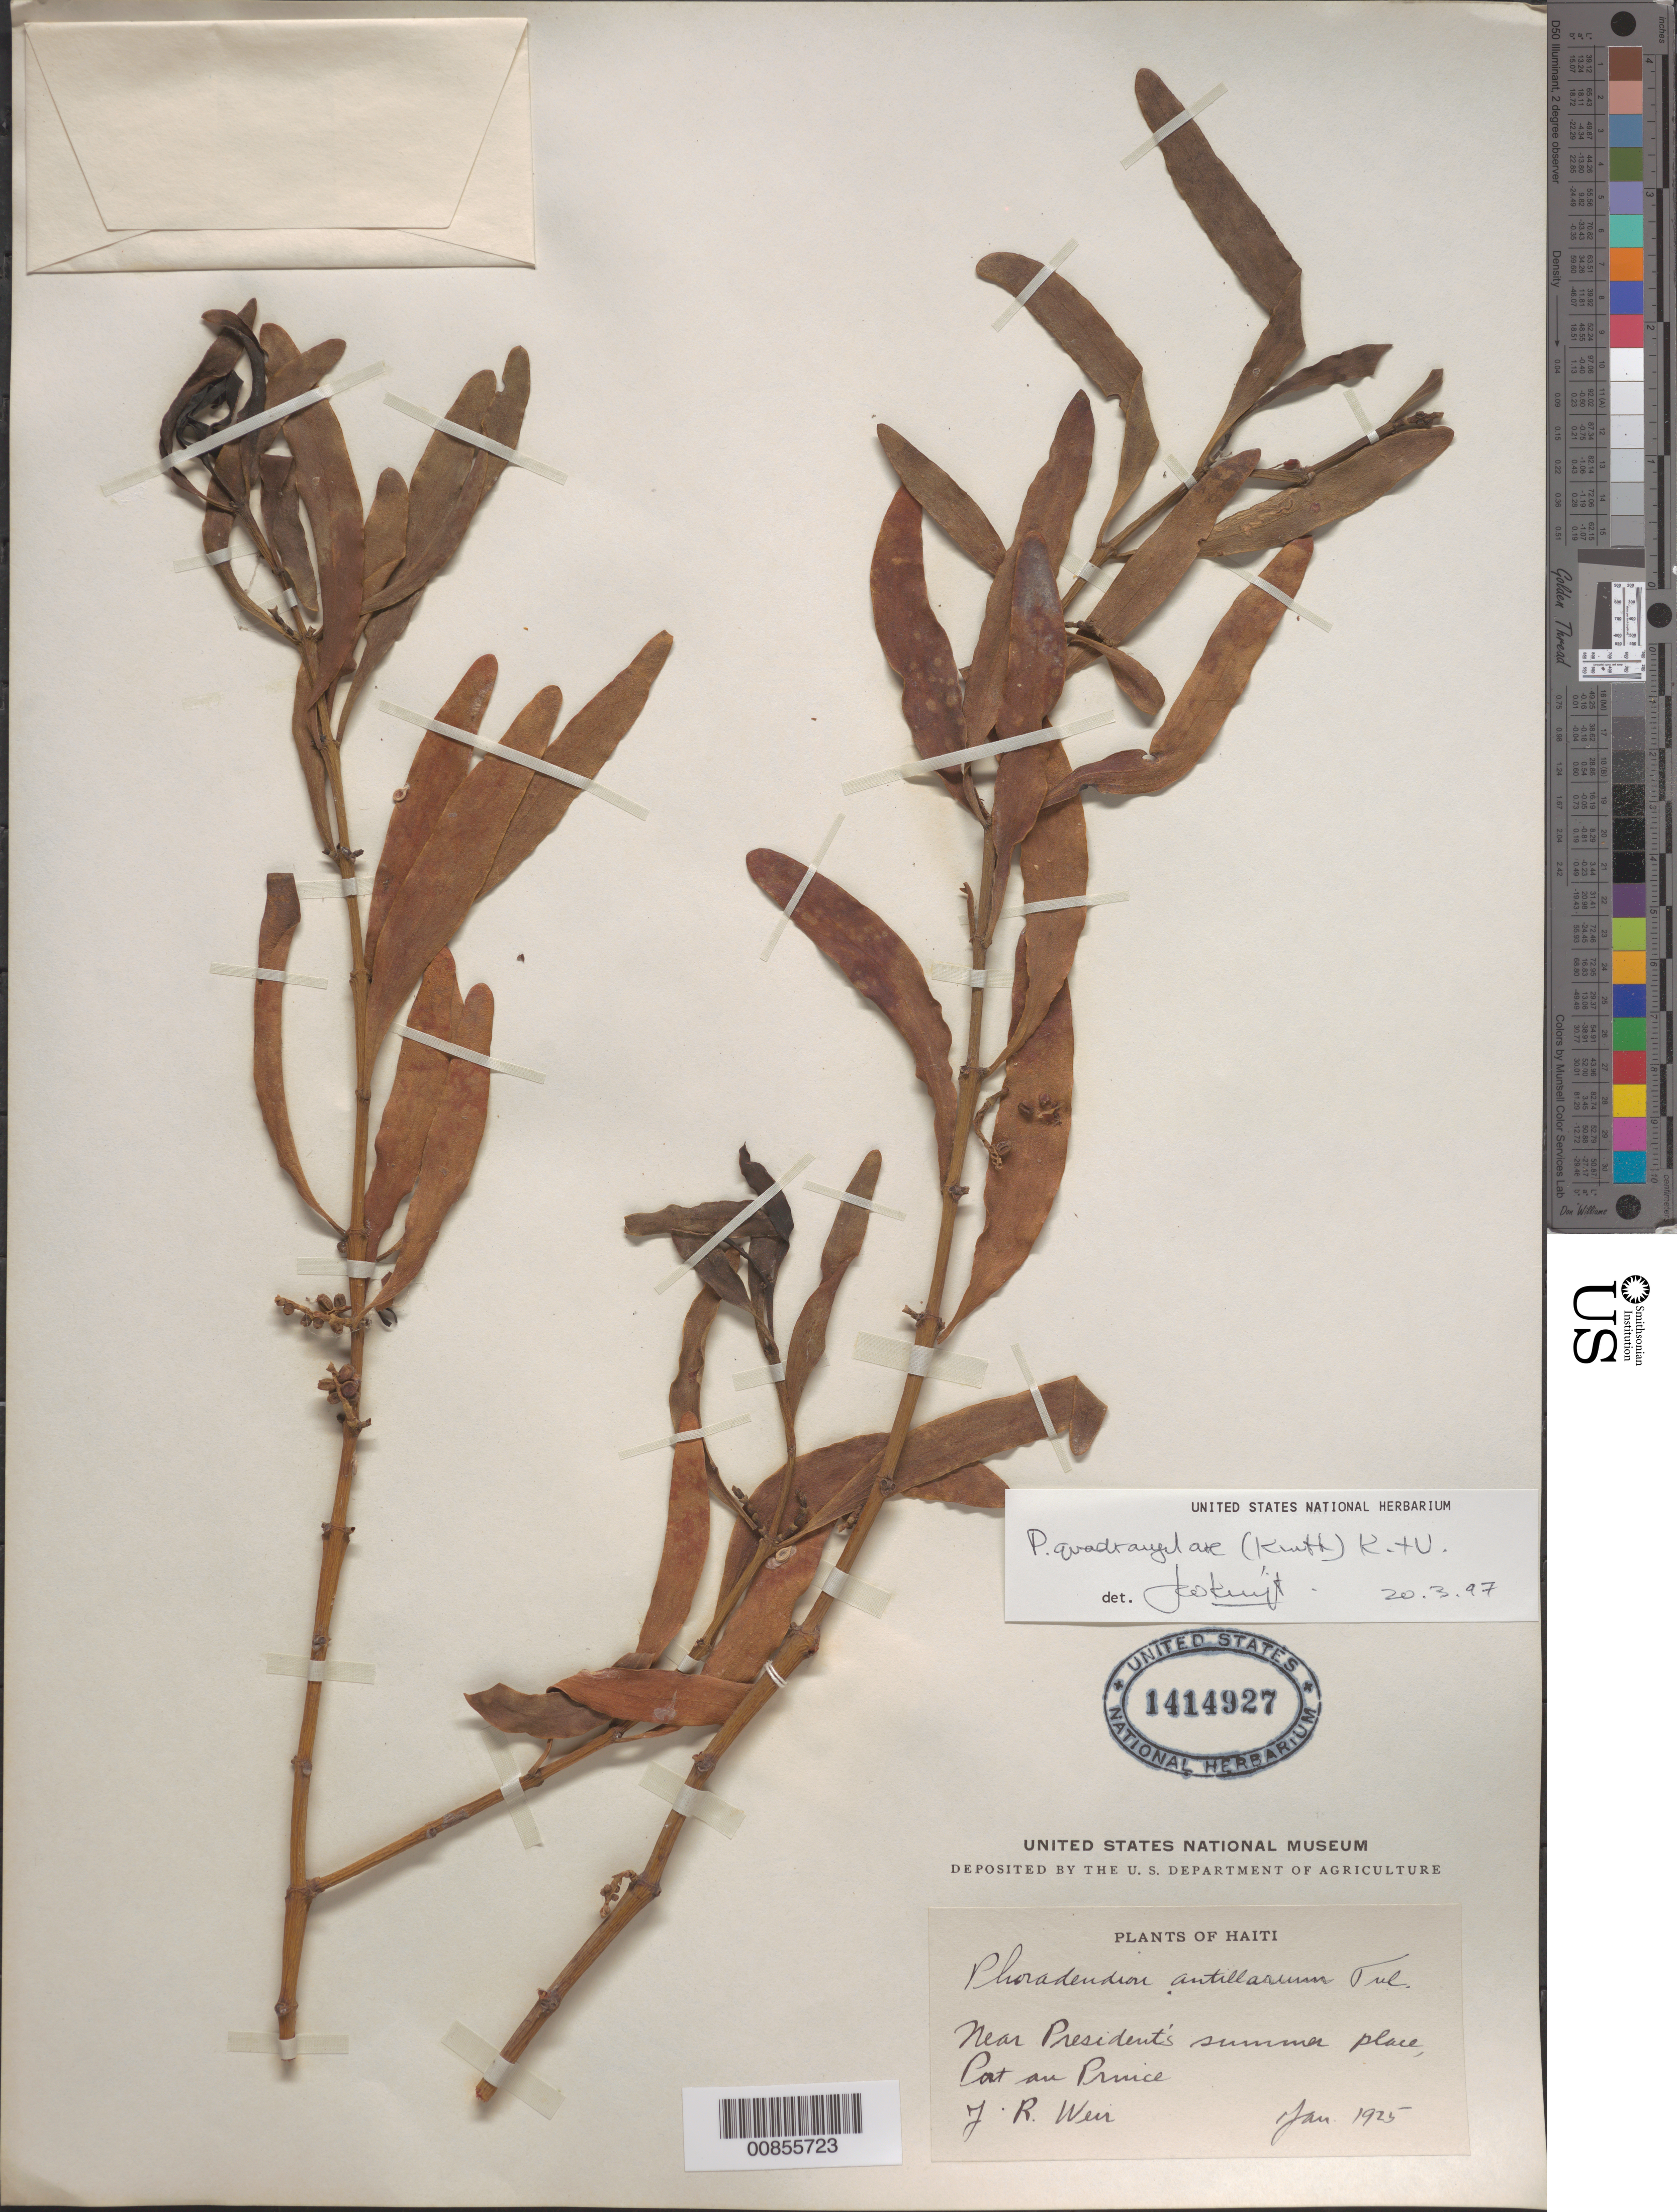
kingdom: Plantae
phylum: Tracheophyta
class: Magnoliopsida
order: Santalales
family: Viscaceae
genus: Phoradendron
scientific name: Phoradendron haitiense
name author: Urb.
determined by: Caraballo-Ortiz, Marcos A., (MISS), University of Mississippi (UNITED STATES)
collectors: J. Weir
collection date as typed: Jan 1925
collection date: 1925-01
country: Haiti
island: Hispaniola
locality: Near President's summer place, Port au Prince.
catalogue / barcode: US 1414927